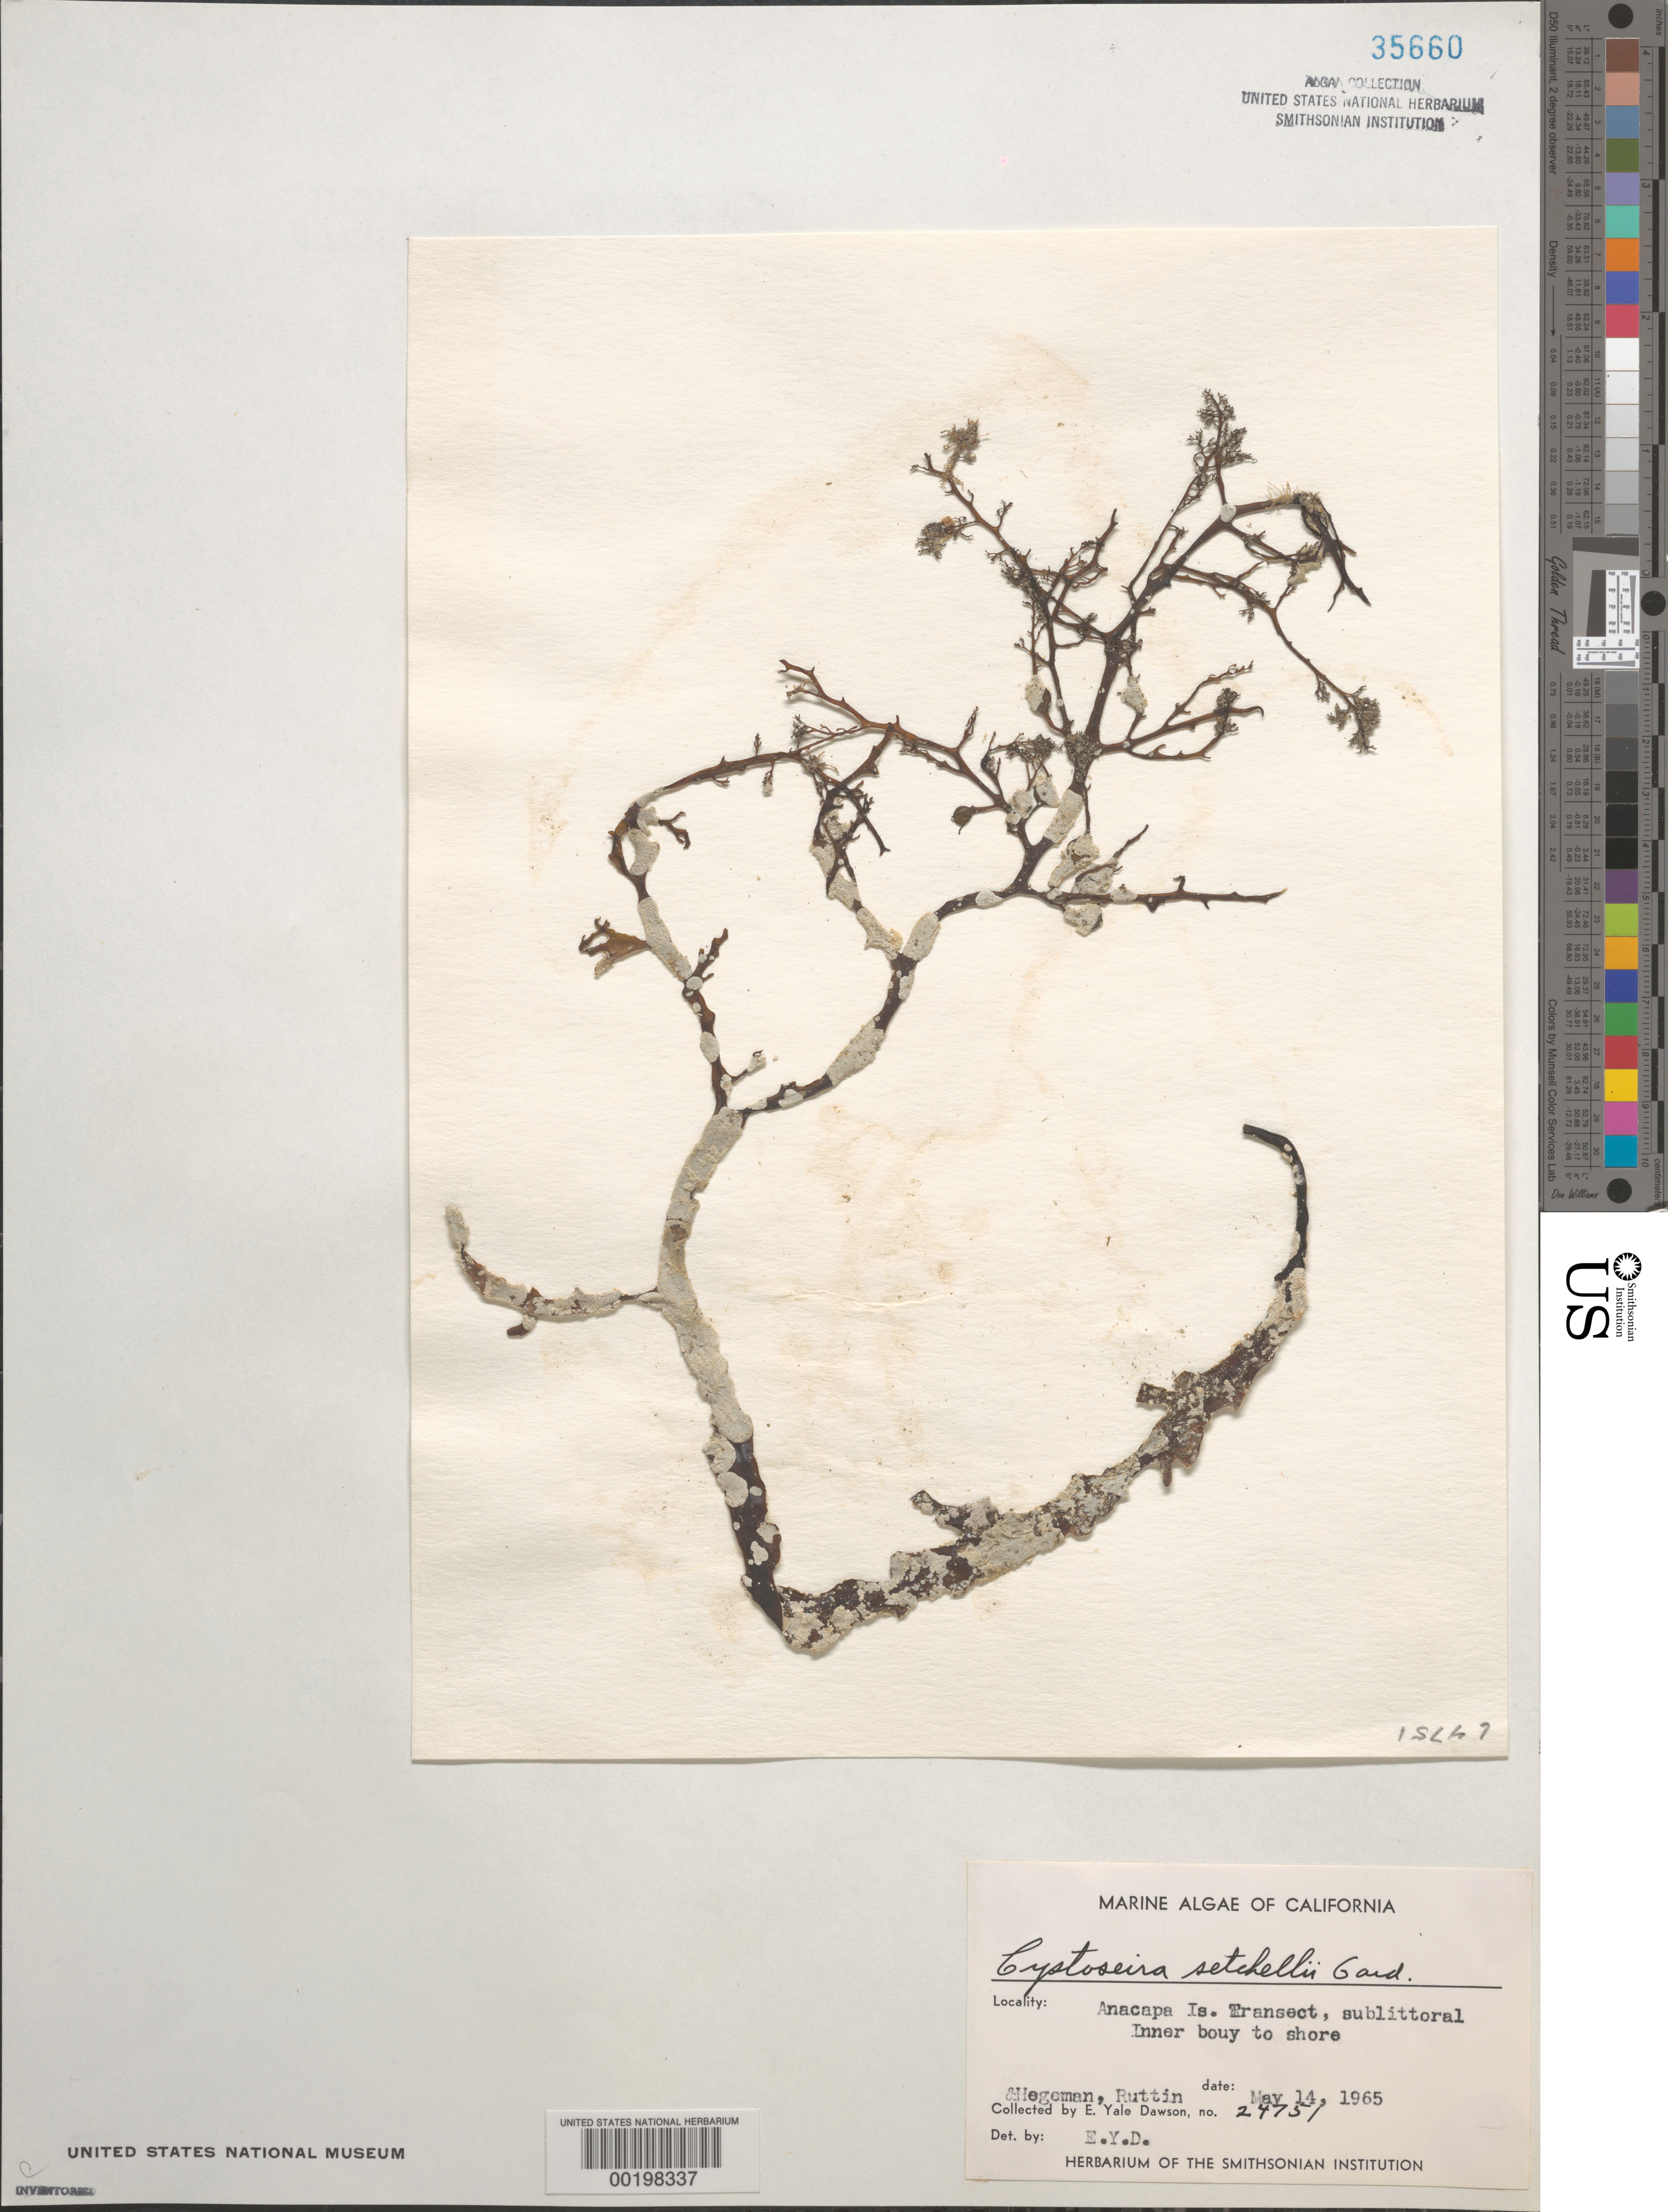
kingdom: Chromista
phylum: Ochrophyta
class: Phaeophyceae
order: Fucales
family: Sargassaceae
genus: Cystoseira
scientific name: Cystoseira setchellii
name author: N.L. Gardner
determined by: Dawson, E. Y.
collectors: E. Y. Dawson, R. Hegeman & -. Ruttin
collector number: EYD 24751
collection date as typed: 14 May 1965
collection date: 1965-05-14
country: United States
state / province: California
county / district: Ventura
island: Anacapa Island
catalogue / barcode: US 35660